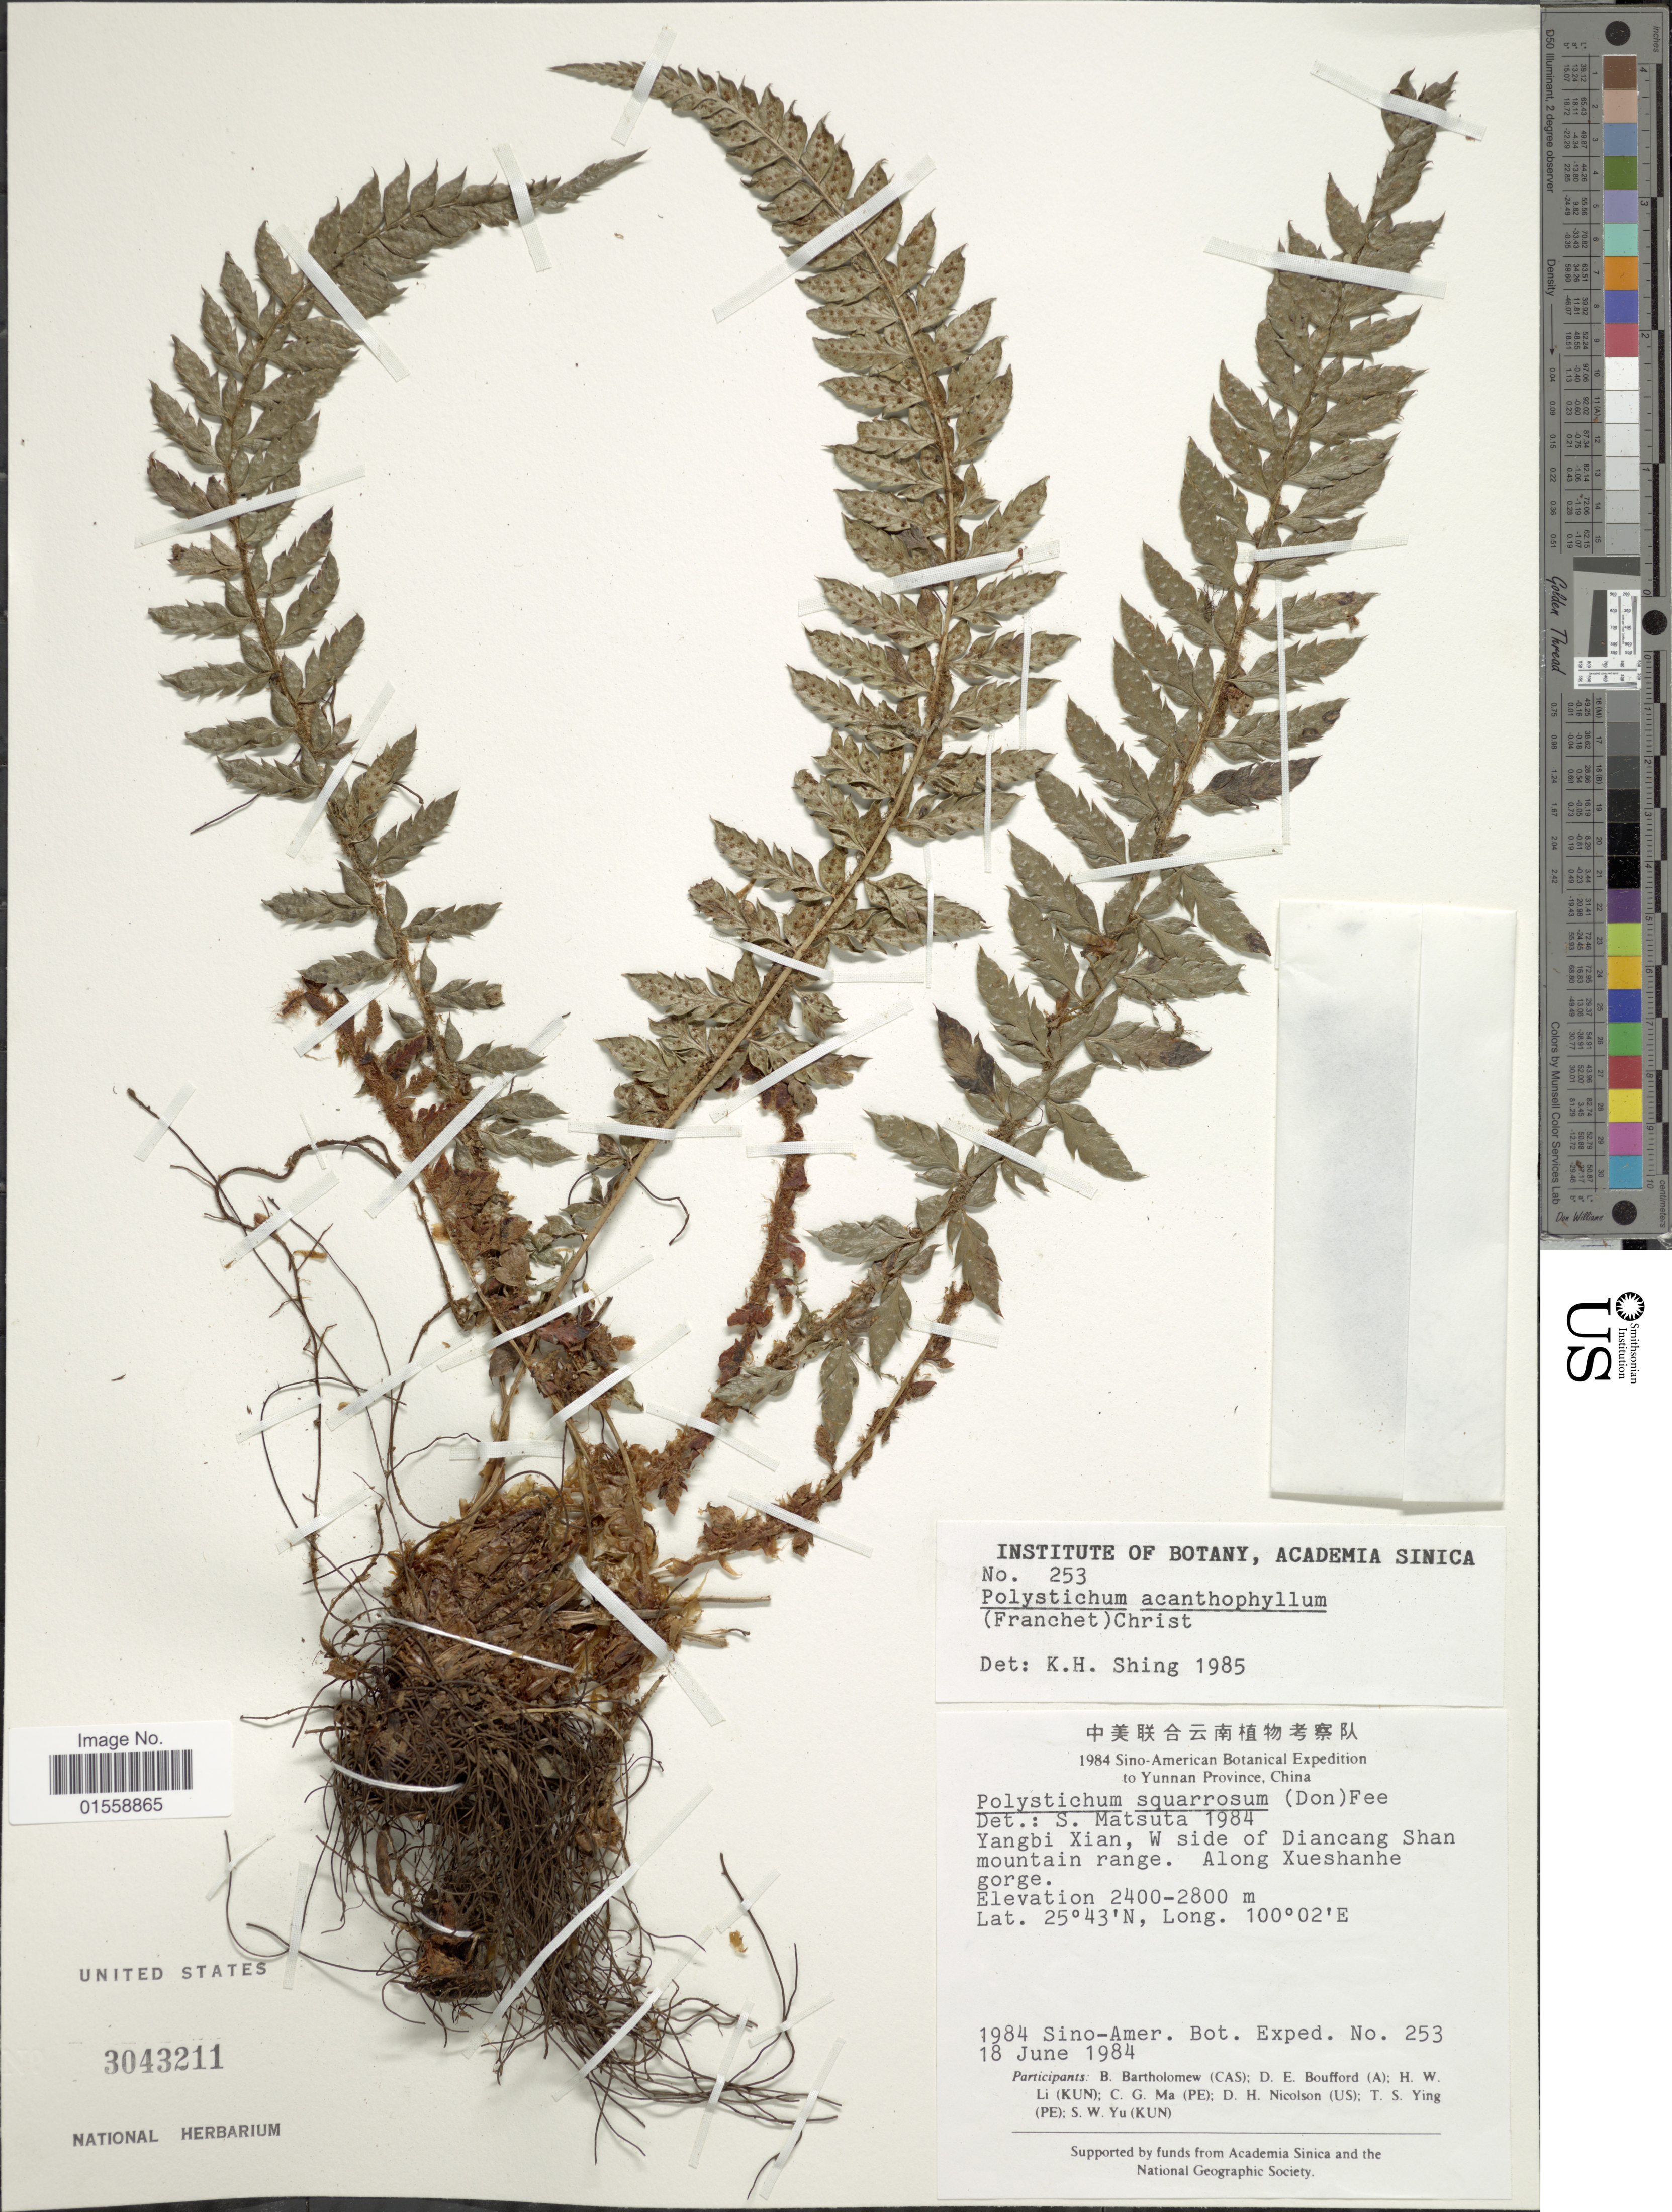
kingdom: Plantae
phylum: Tracheophyta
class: Polypodiopsida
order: Polypodiales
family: Dryopteridaceae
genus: Polystichum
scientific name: Polystichum acanthophyllum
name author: (Franch.) Christ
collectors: Sino-Amer. Bot. Exped. 1984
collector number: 253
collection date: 1984-06-18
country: China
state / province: Yunnan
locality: Yunnan Province, China, Yangbi Xian, W side of Diancang Shan mountain range, along Xueshanhe gorge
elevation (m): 2400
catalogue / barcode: US 3043211